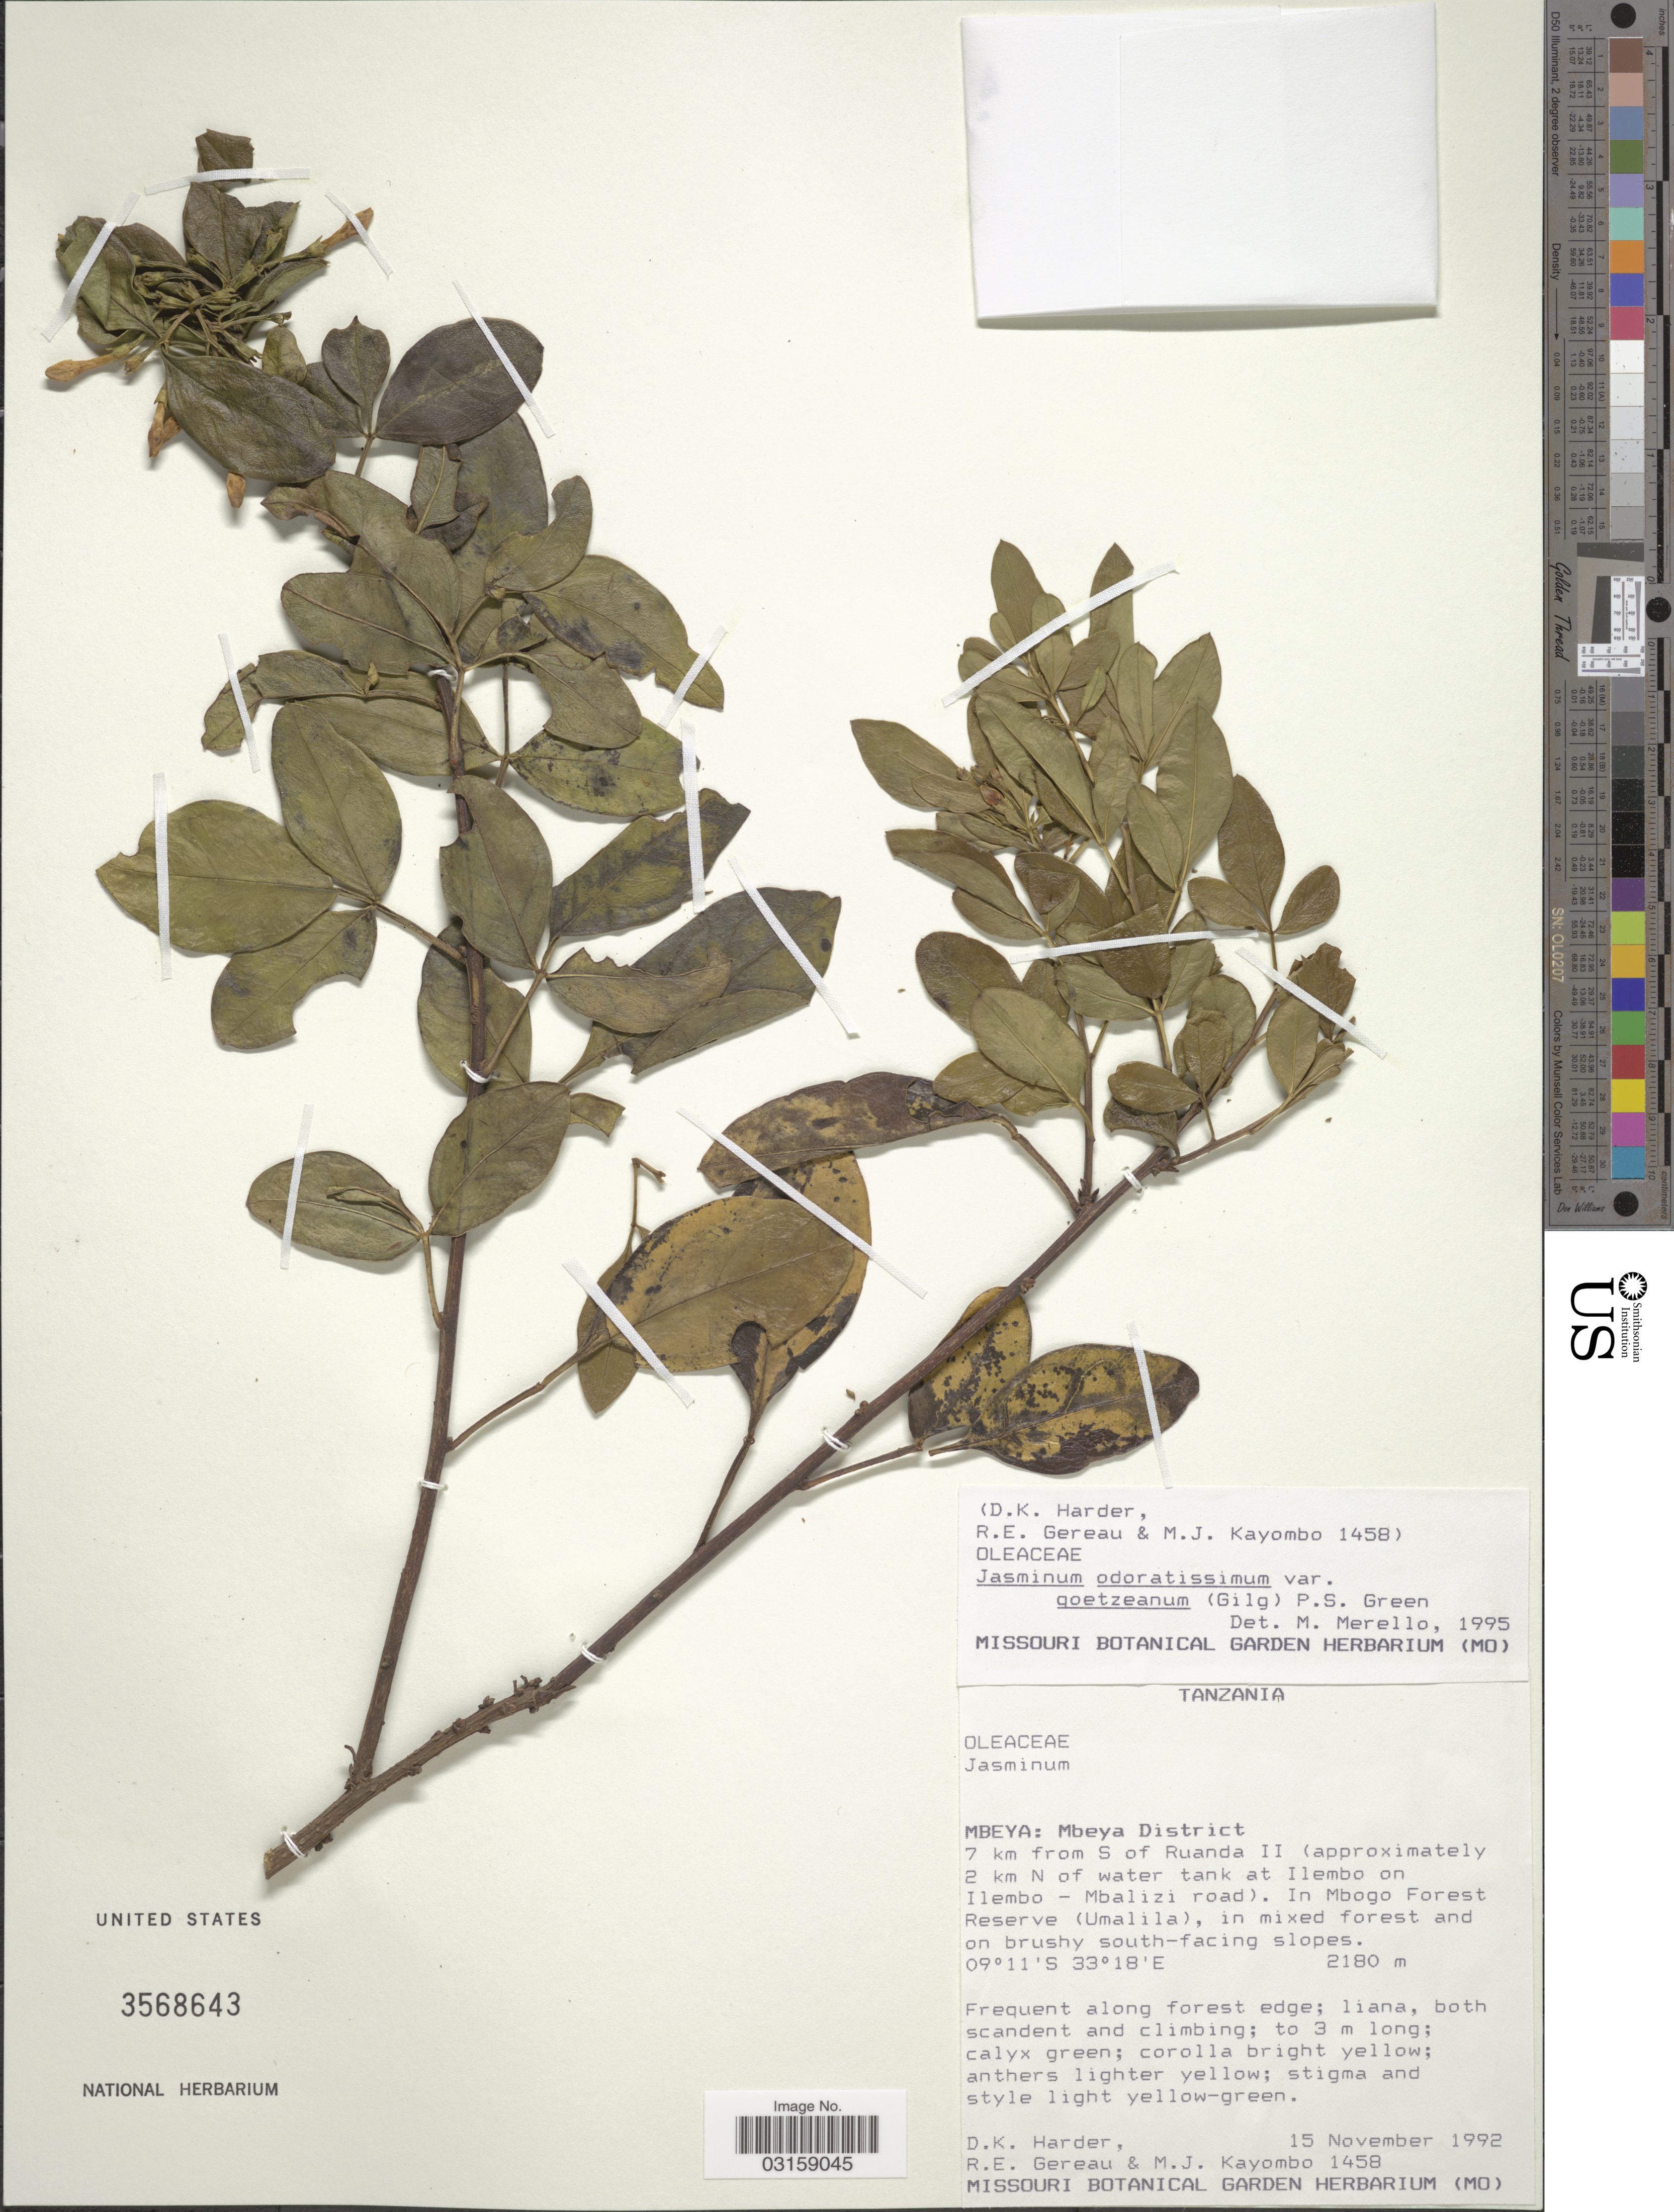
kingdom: Plantae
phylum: Tracheophyta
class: Magnoliopsida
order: Lamiales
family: Oleaceae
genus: Jasminum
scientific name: Jasminum odoratissimum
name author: L.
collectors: D. Harder, R. Gereau & M. Kayombo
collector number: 1458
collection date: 1992-11-15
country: Tanzania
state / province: Mbeya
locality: Mbeya: Mbeya District. 7 km from S of Ruanda II (approximately 2 km N of water tank at Ilembo on Ilembo - Mbalizi road). In Mbogo Forest Reserve (Umalila), in mixed forest and on brushy south-facing slopes.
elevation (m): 2180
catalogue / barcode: US 3568643